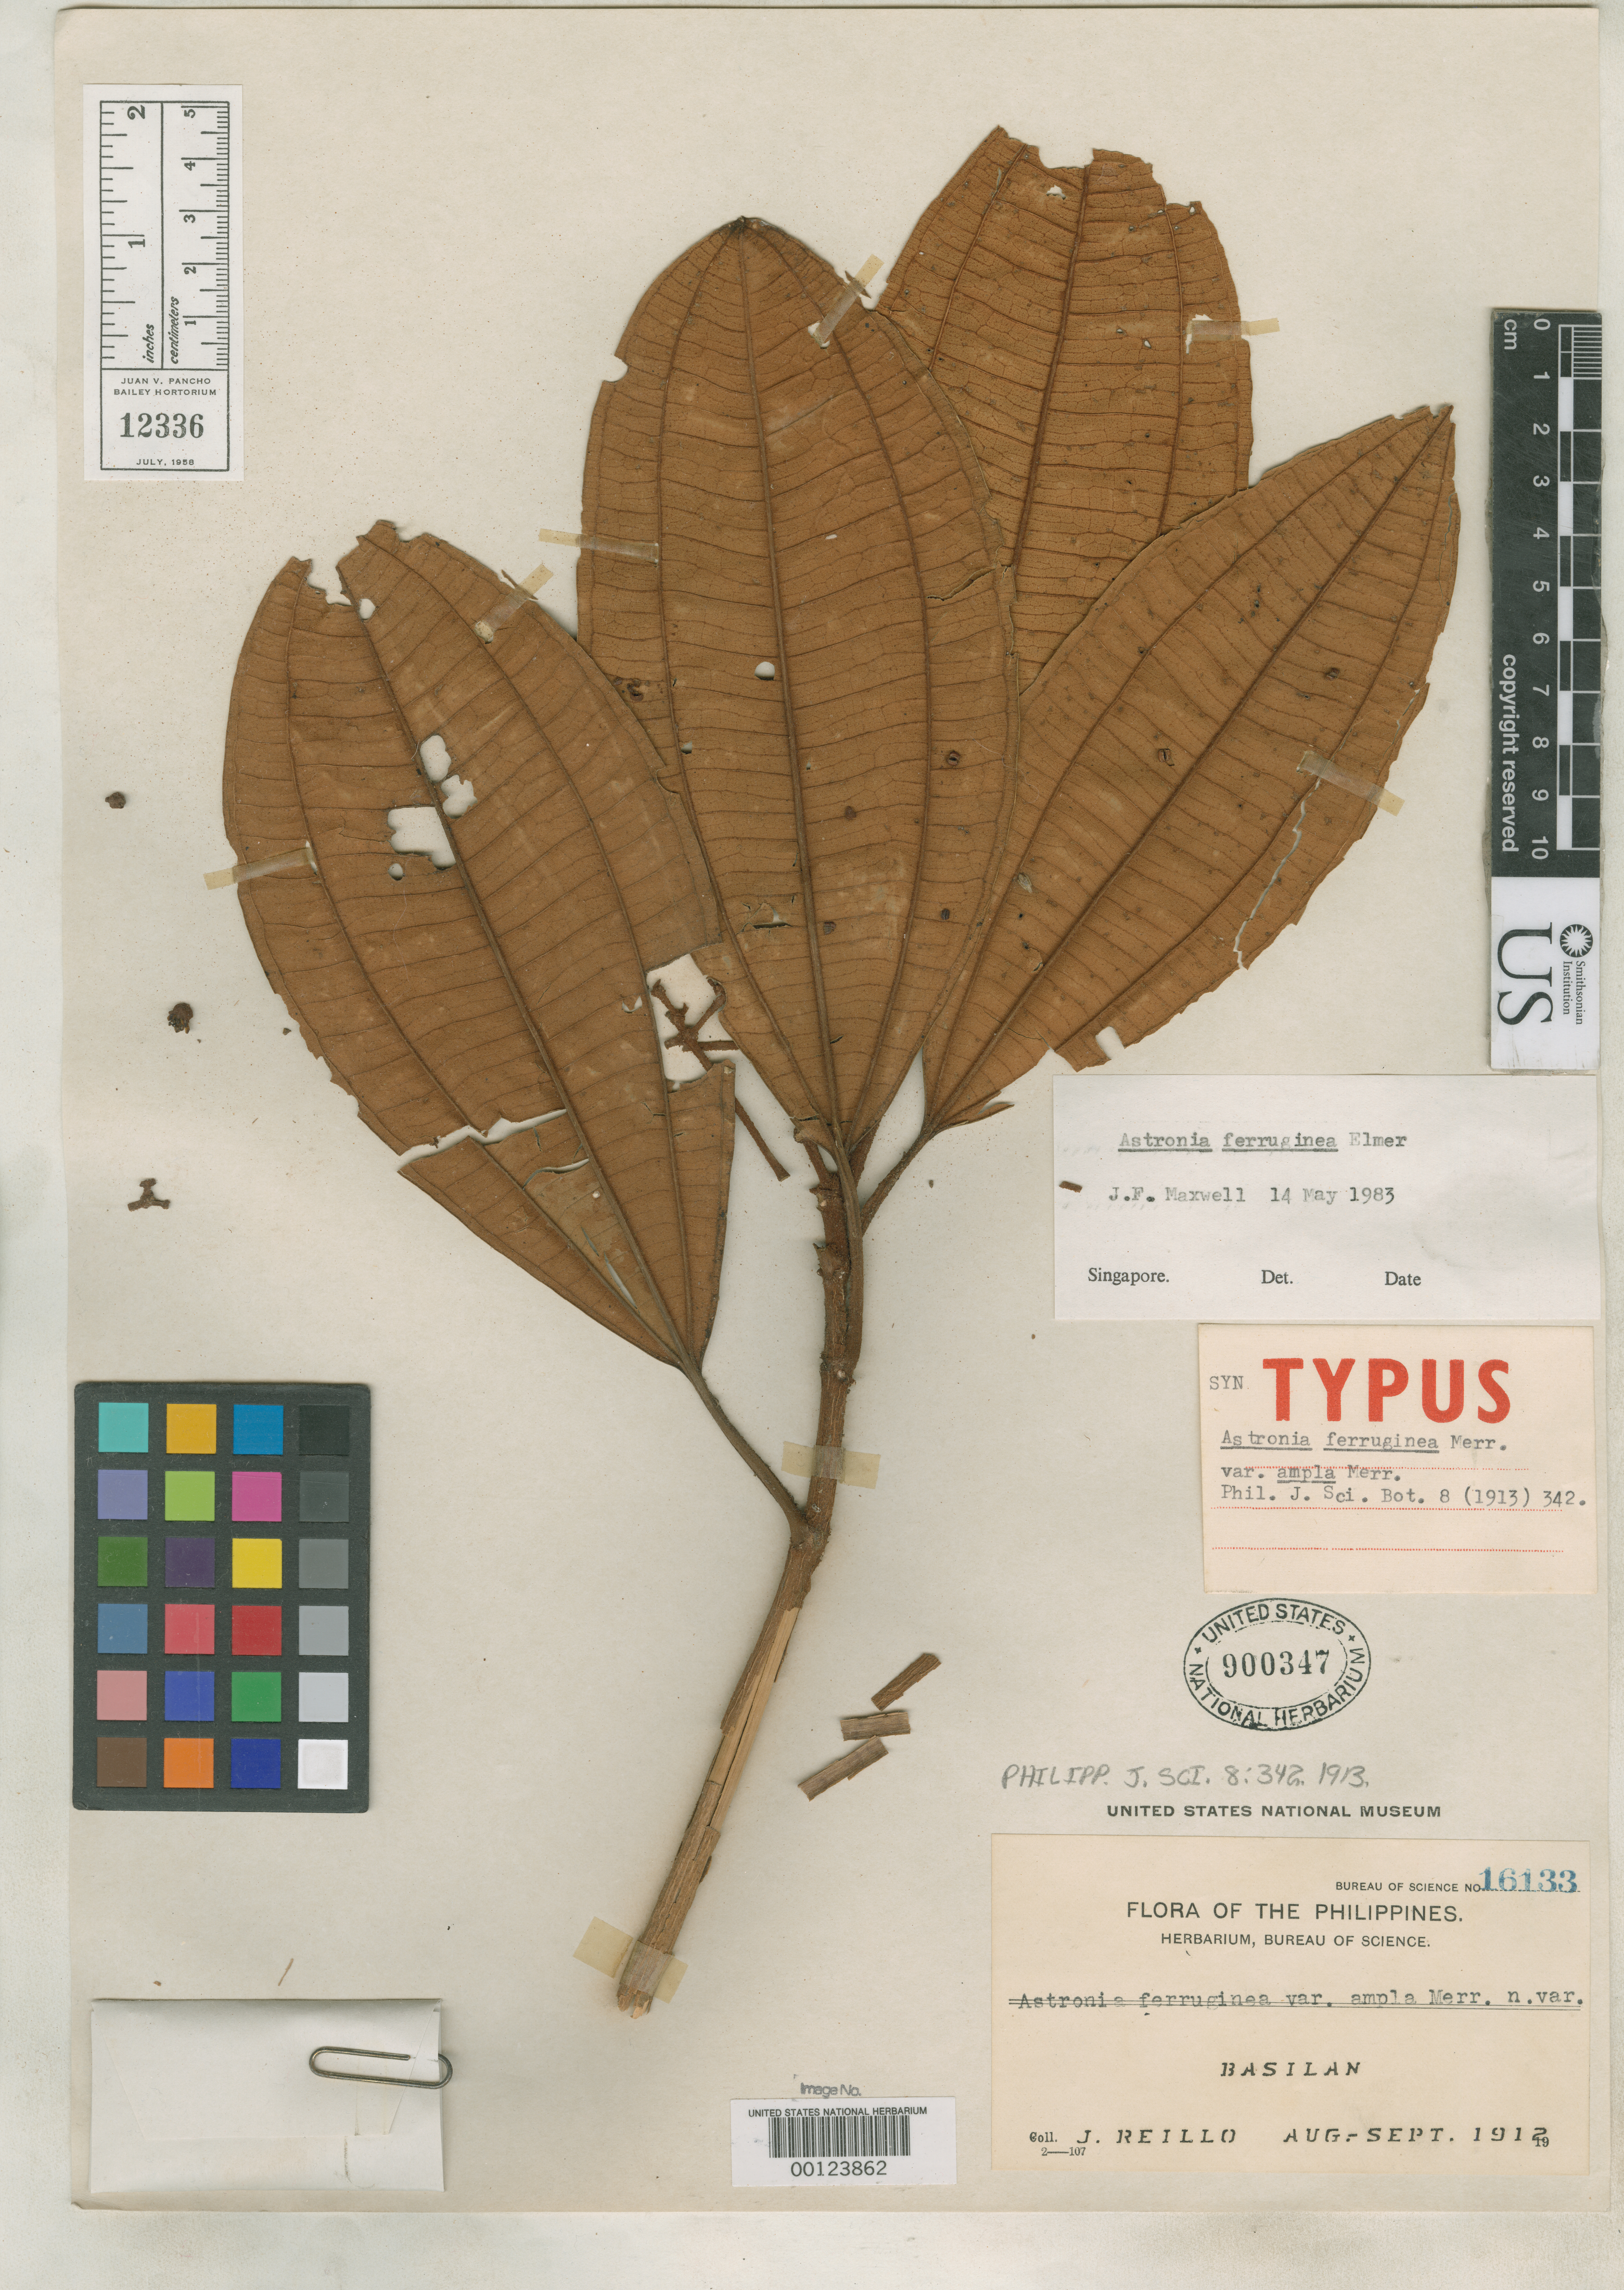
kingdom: Plantae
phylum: Tracheophyta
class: Magnoliopsida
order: Myrtales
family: Melastomataceae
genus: Astronia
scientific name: Astronia ferruginea var. ampla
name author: Merr.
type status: Isosyntype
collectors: J. Reillo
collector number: Bur. Sci. 16133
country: Philippines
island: Basilan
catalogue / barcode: US 900347